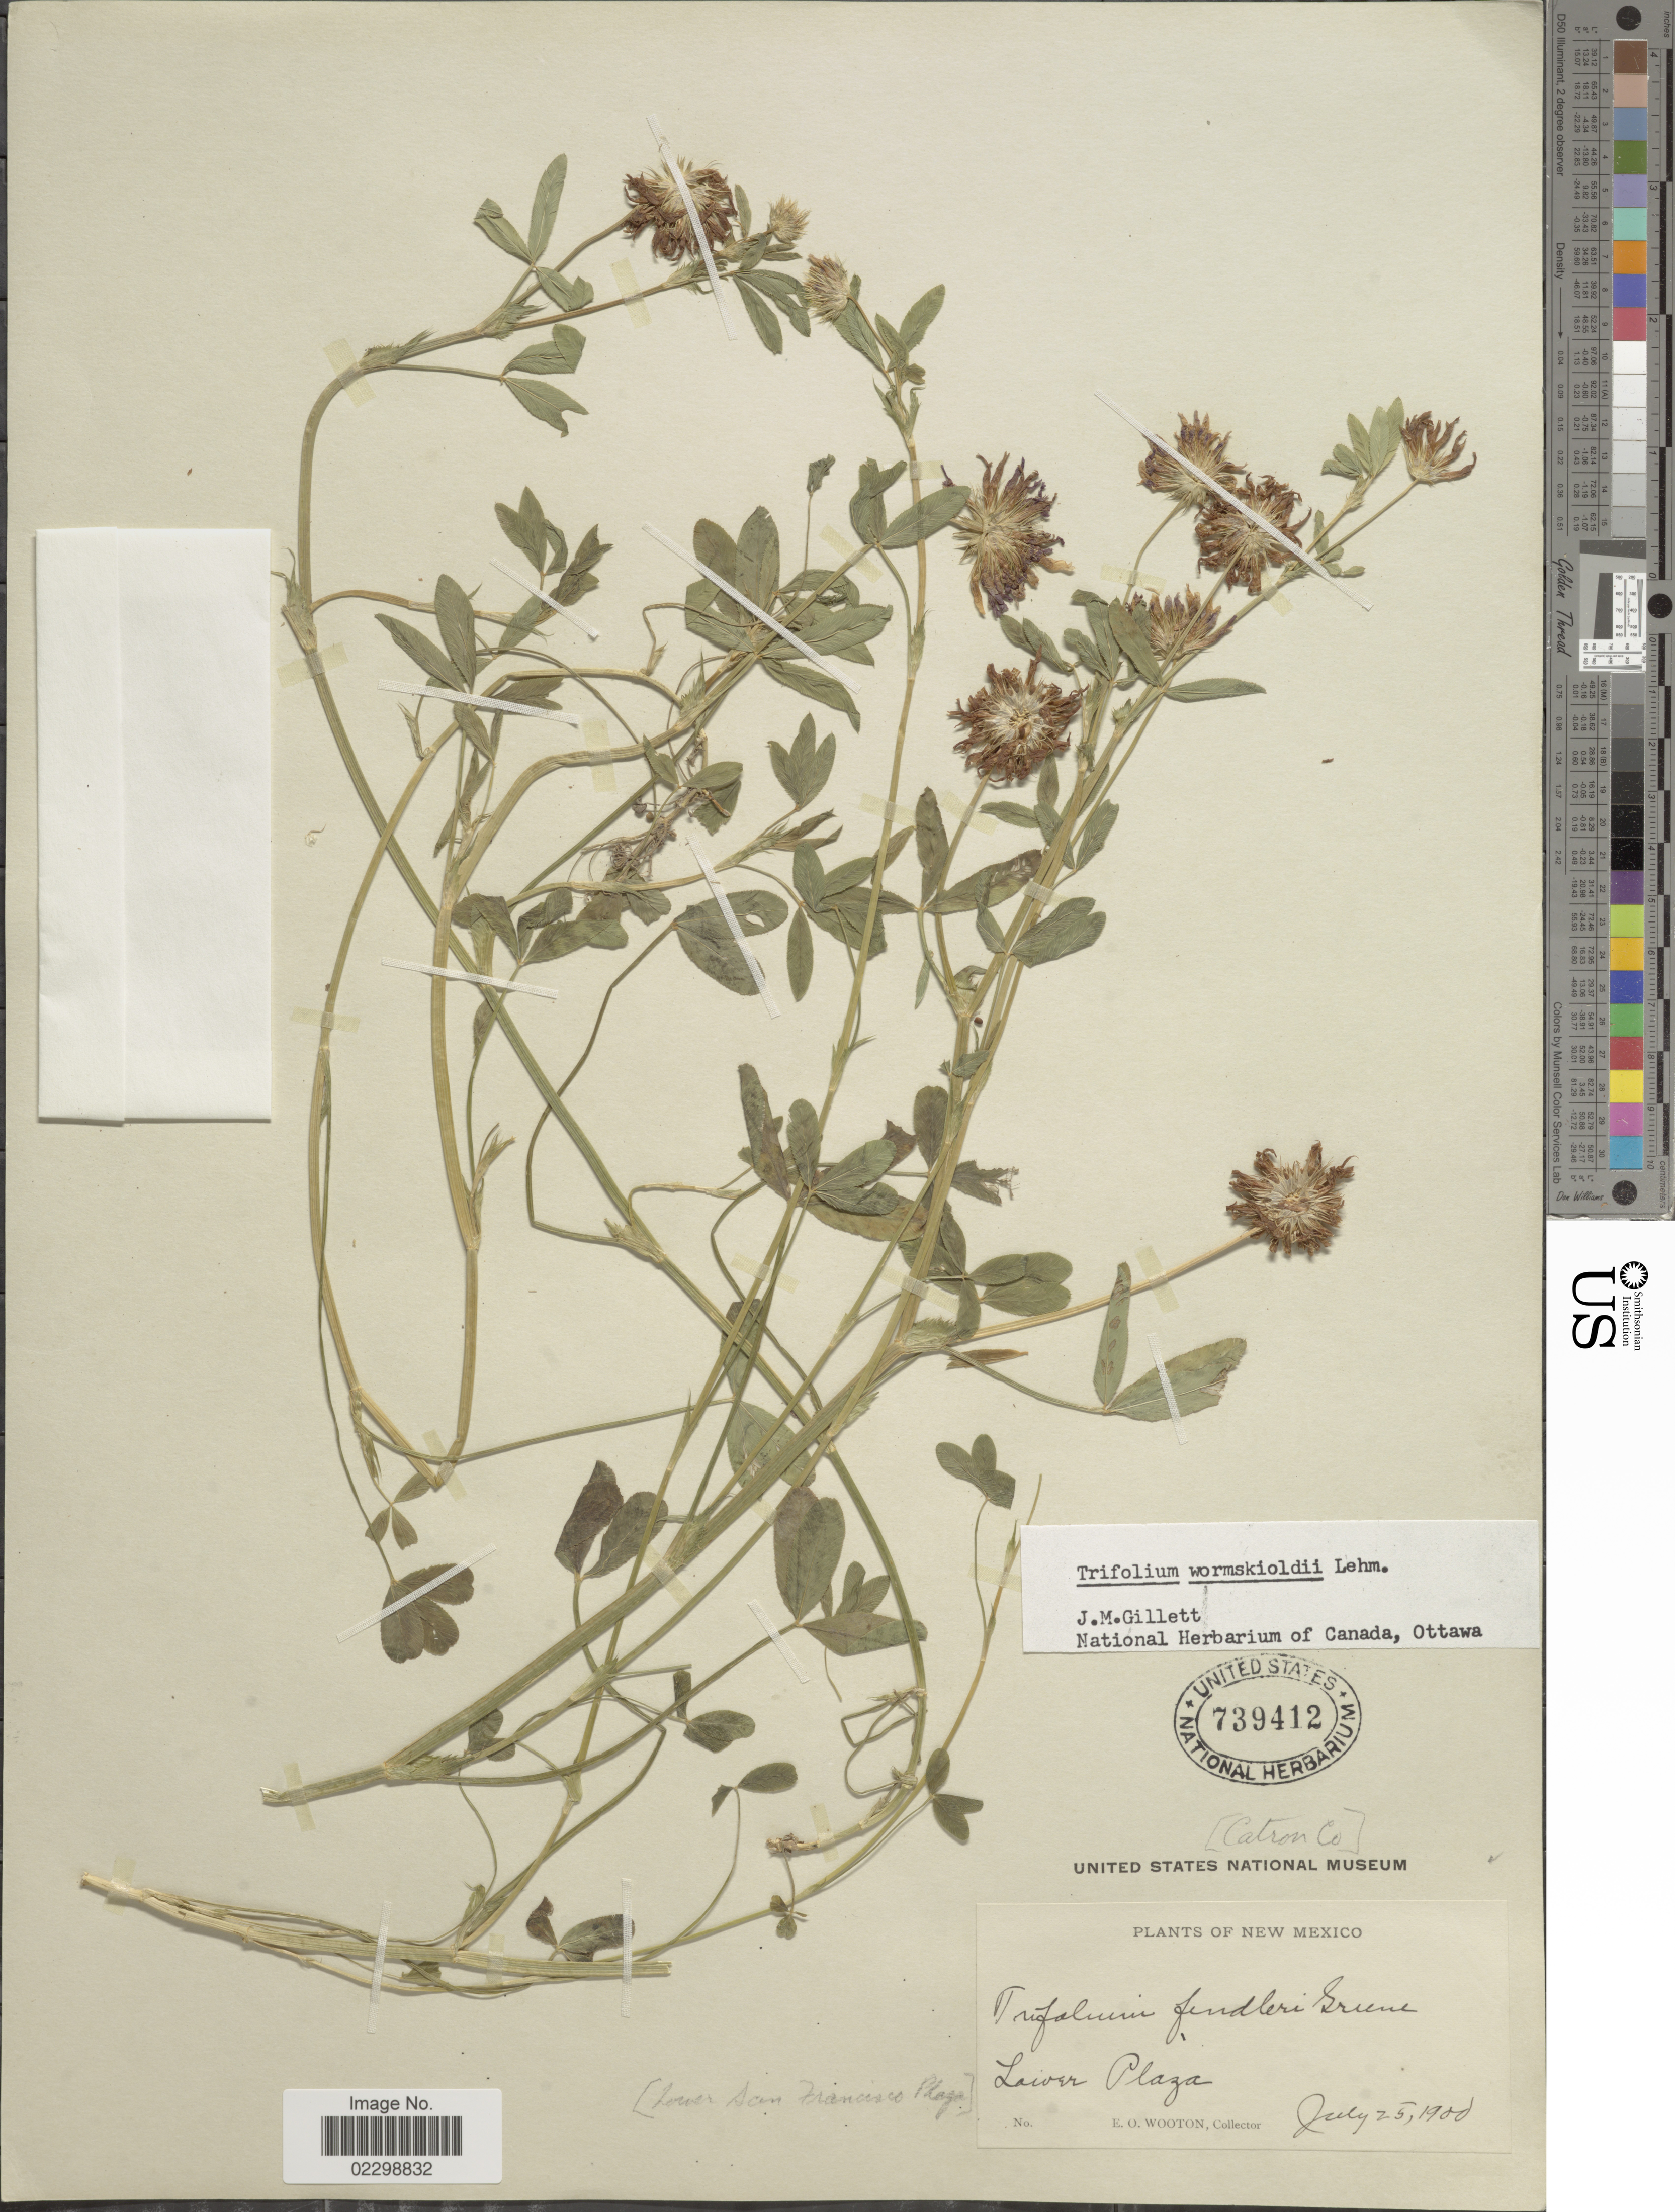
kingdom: Plantae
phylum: Tracheophyta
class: Magnoliopsida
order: Fabales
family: Fabaceae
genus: Trifolium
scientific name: Trifolium wormskioldii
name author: Lehm.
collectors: E. O. Wooton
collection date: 1900-07-25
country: United States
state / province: New Mexico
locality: Lower Plaza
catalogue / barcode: US 739412